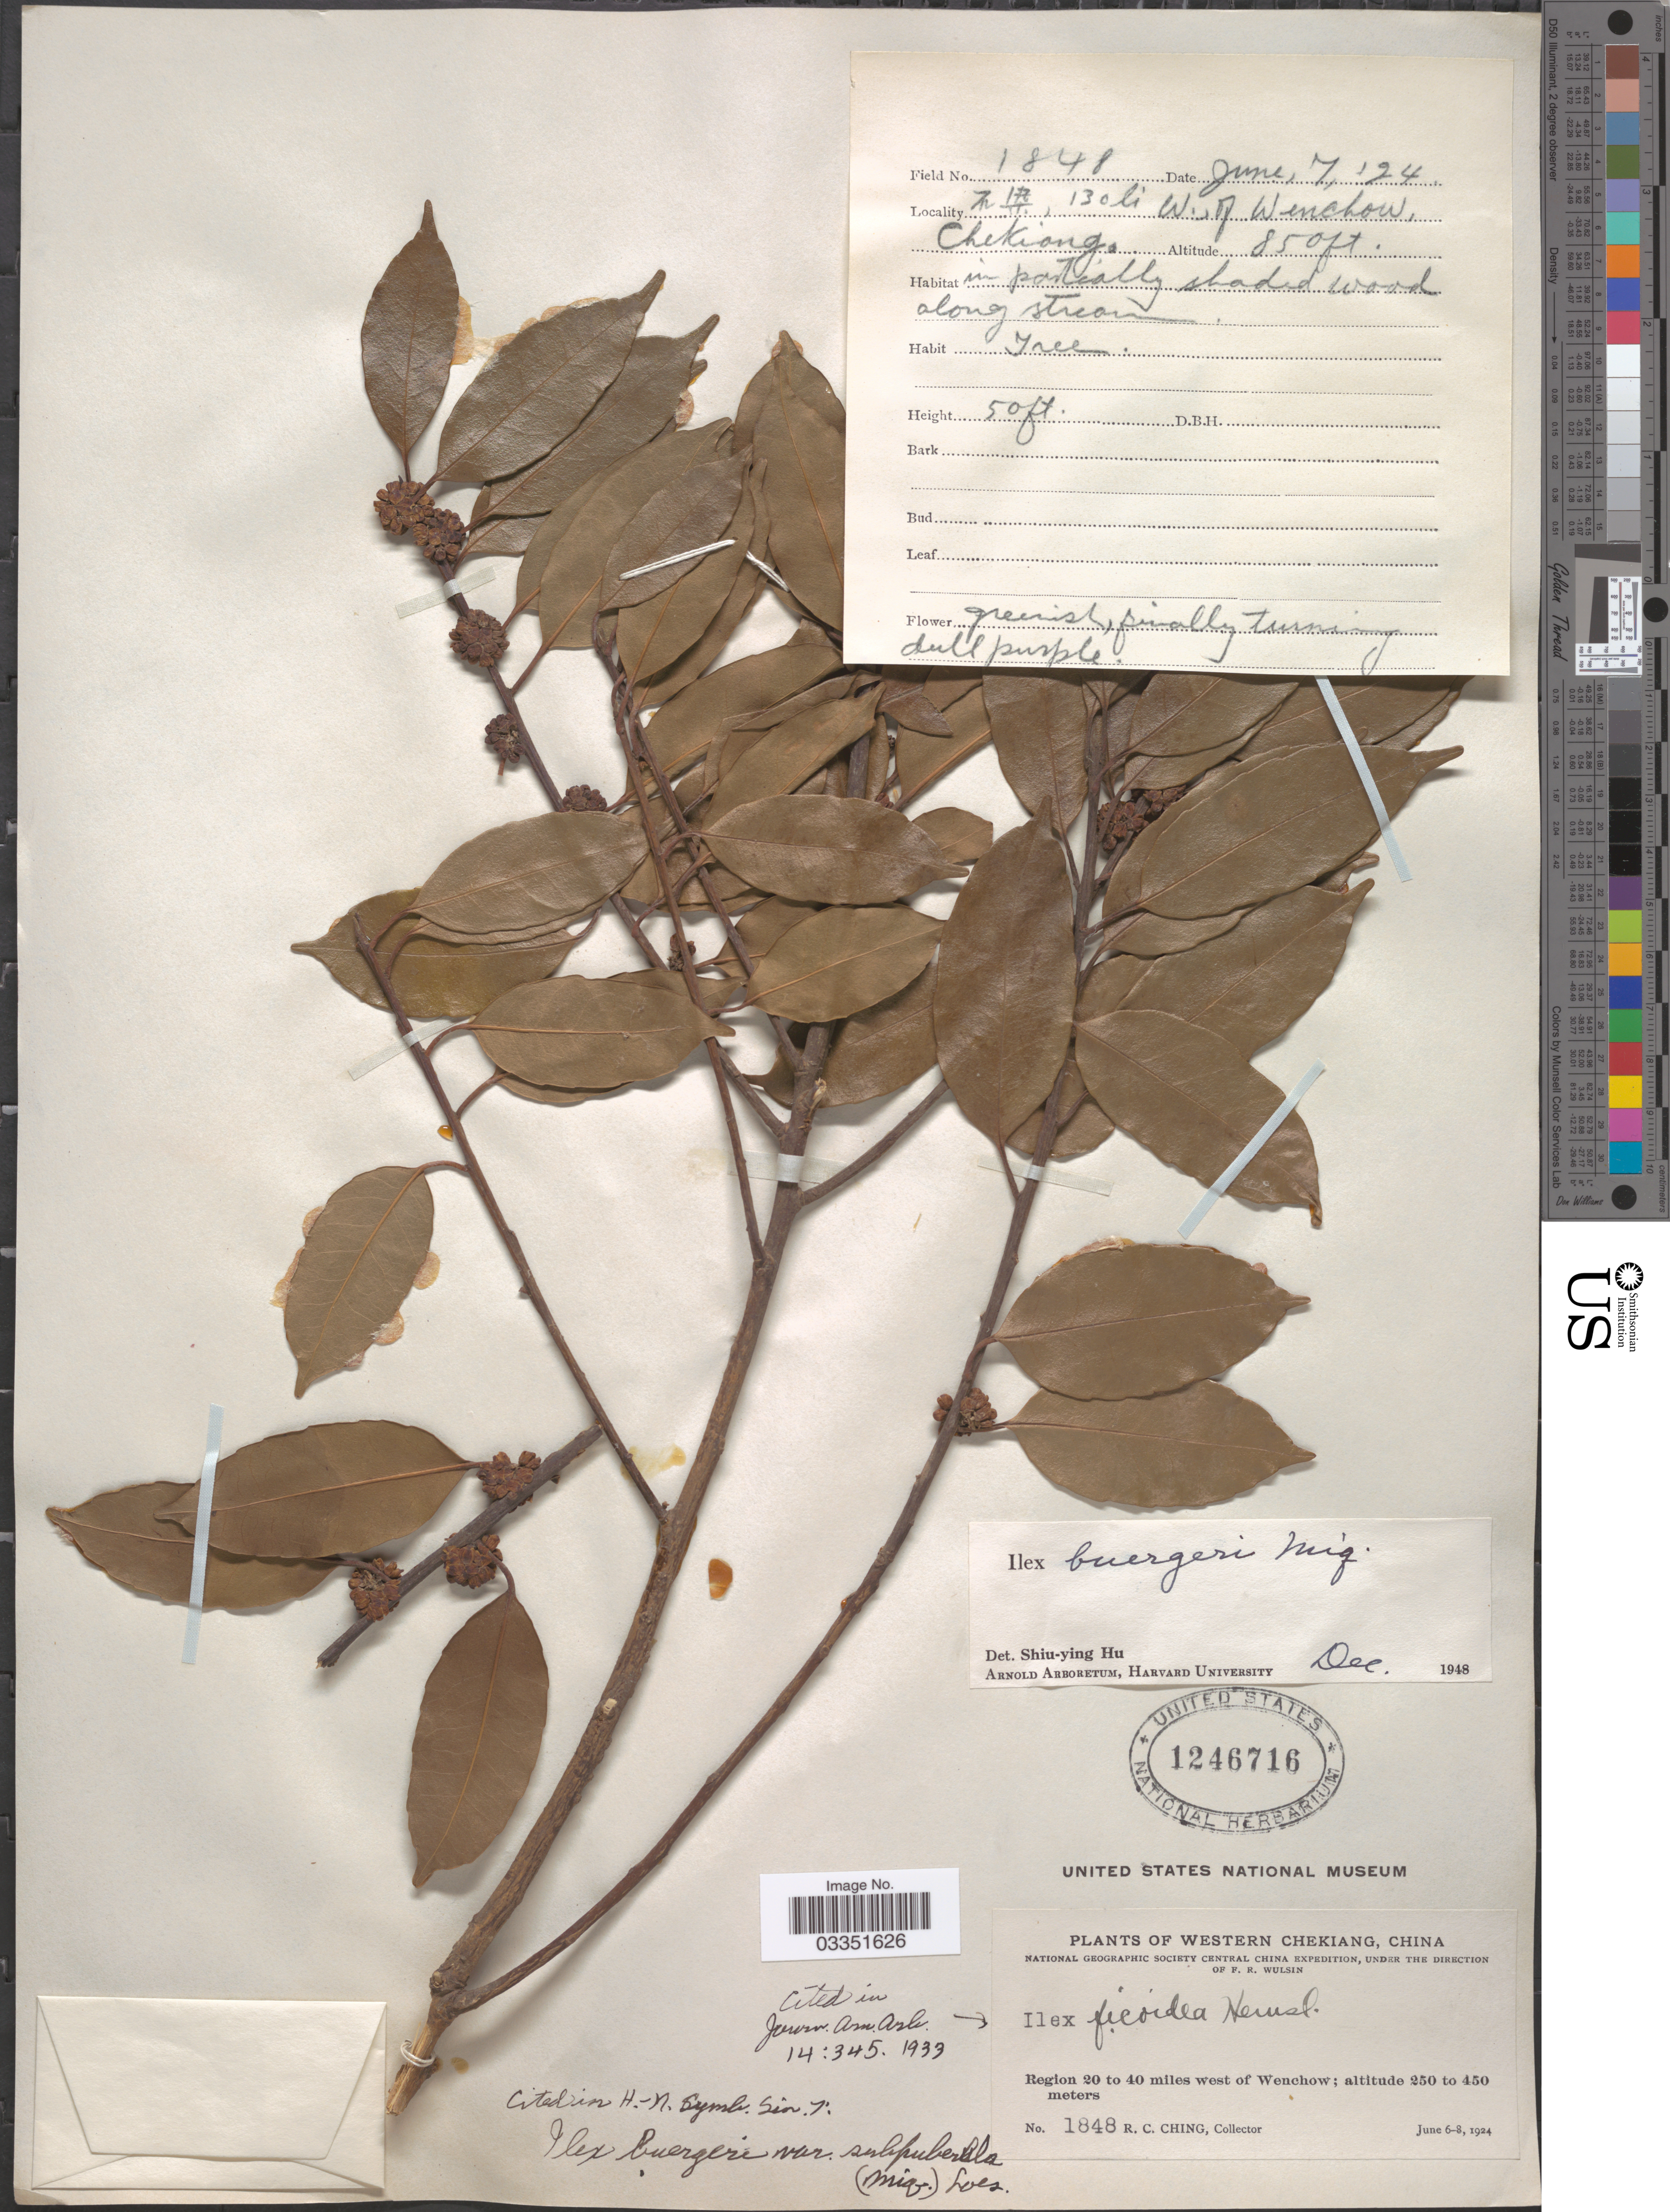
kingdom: Plantae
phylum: Tracheophyta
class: Magnoliopsida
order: Aquifoliales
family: Aquifoliaceae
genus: Ilex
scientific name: Ilex buergeri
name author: Miq.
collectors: R. C. Ching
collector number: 1848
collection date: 1924-06-07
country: China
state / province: Zhejiang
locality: Western Chekiang. Region 20 to 40 miles west of Wenchow. X, 130 li W., of Wenchow.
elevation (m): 259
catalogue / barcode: US 1246716